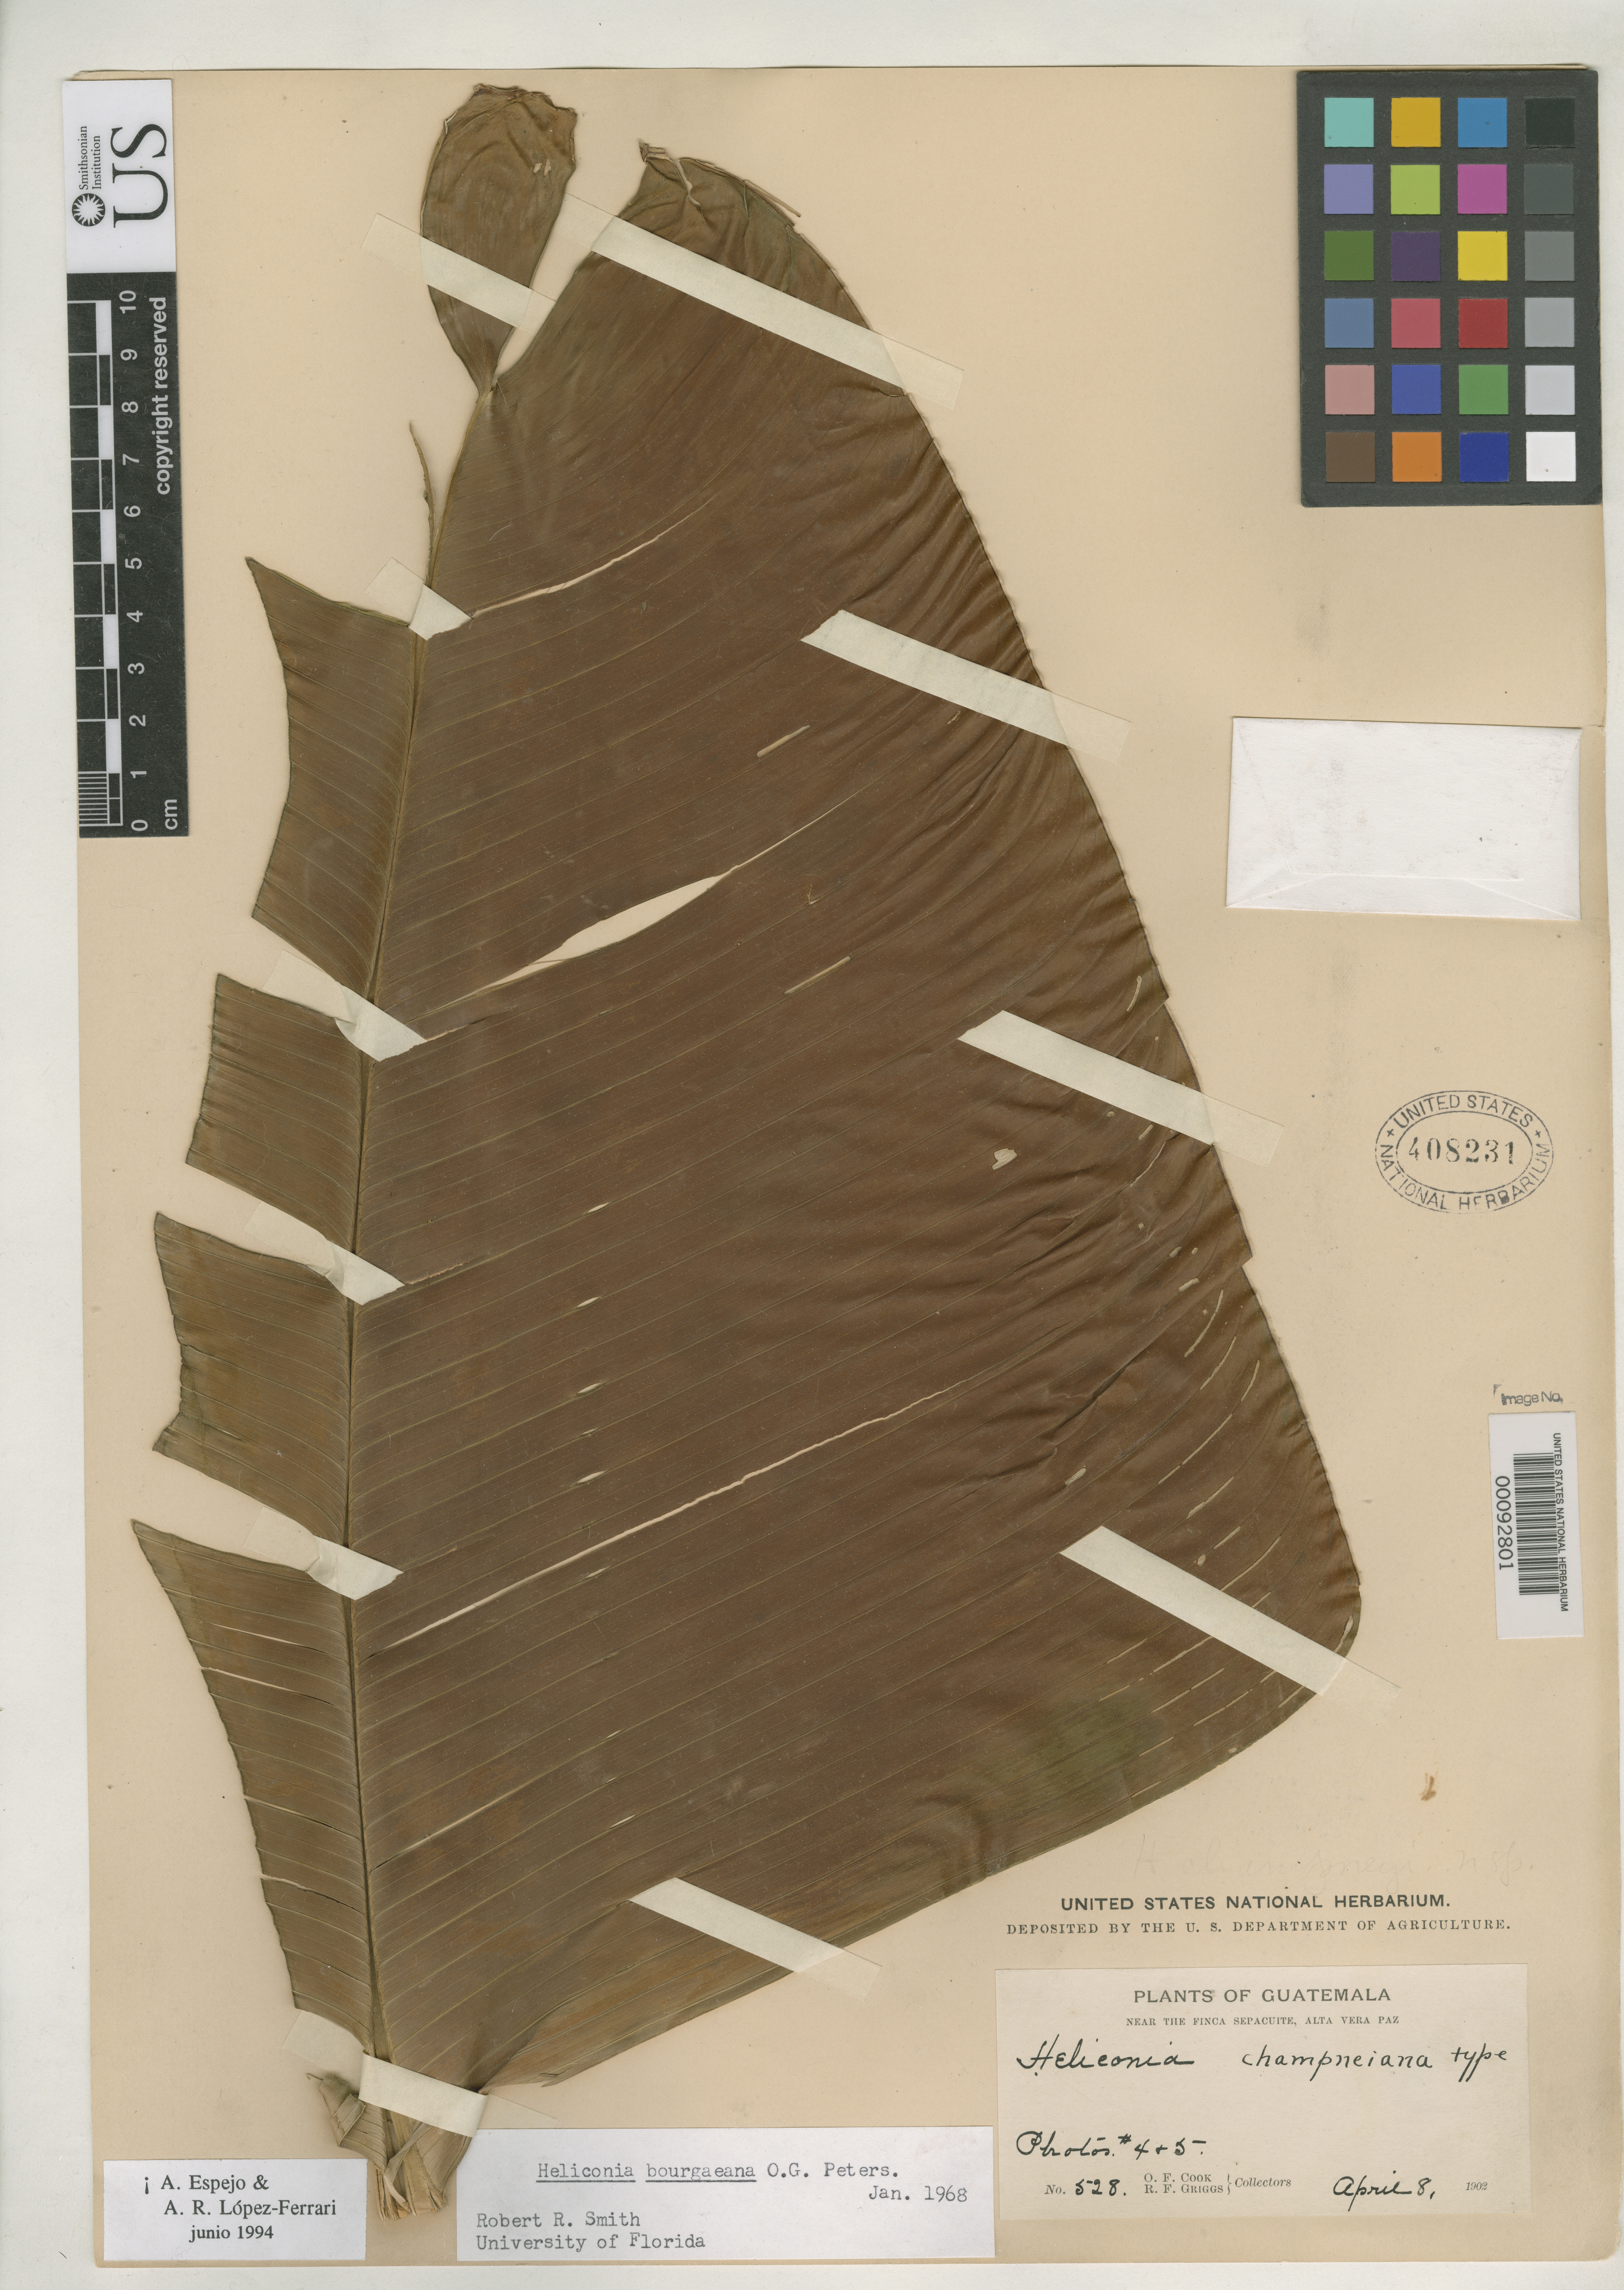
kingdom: Plantae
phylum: Tracheophyta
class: Liliopsida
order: Zingiberales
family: Heliconiaceae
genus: Heliconia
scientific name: Heliconia champneiana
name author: R.F. Griggs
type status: Type Collection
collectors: O. F. Cook & R. F. Griggs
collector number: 528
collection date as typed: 08 Apr 1902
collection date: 1902-04-08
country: Guatemala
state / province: Alta Verapaz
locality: East of Cahaban, Oxec River Valley.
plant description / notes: Types in this publicaction apparently deposited in U.S. National Herbarium. This sheet is 1 of 8 annotated as "type" (USNH 408231-408238), ambiguously a holotype mounted on multiple sheets, otherwise to be considered syntypes.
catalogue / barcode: US 408231